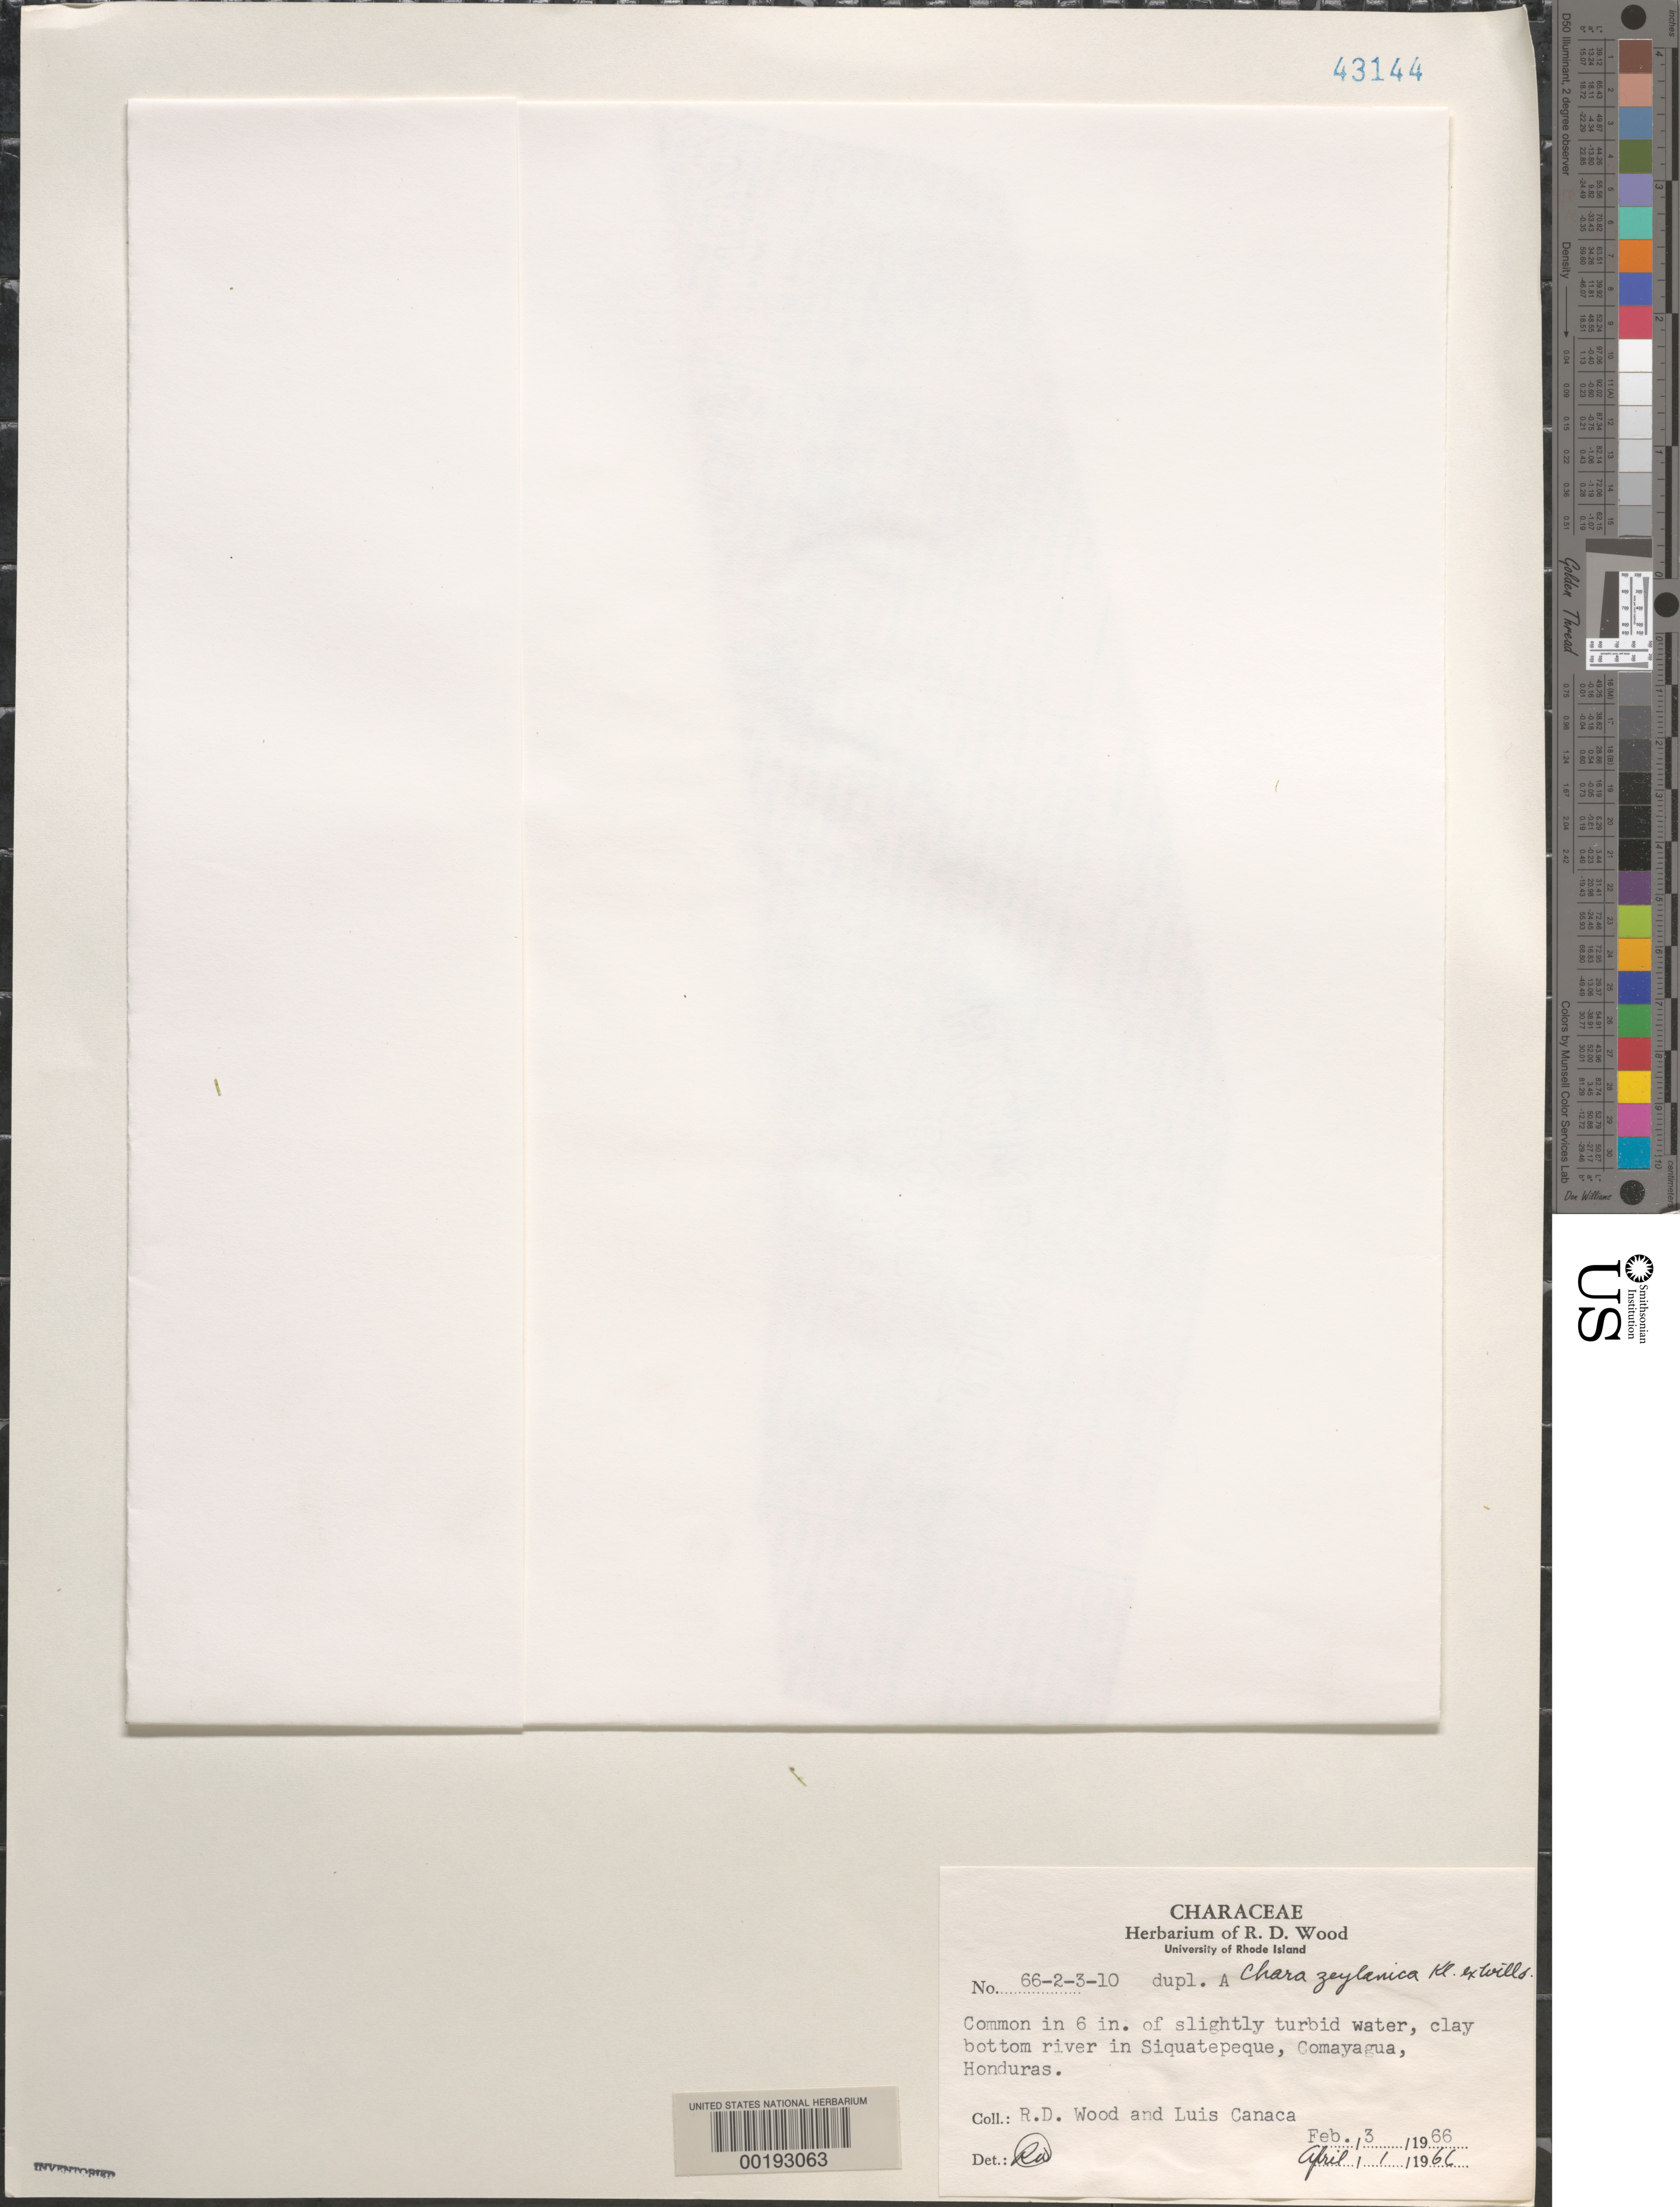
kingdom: Plantae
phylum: Charophyta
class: Charophyceae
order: Charales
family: Characeae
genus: Chara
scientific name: Chara zeylanica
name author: J.G. Klein ex Willd.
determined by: Wood, R. D.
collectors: R. Wood & L. Canaca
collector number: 66-2-3-10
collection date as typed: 03 Feb 1966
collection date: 1966-02-03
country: Honduras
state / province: Comayagua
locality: River, Siquatepeque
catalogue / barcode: US 43144